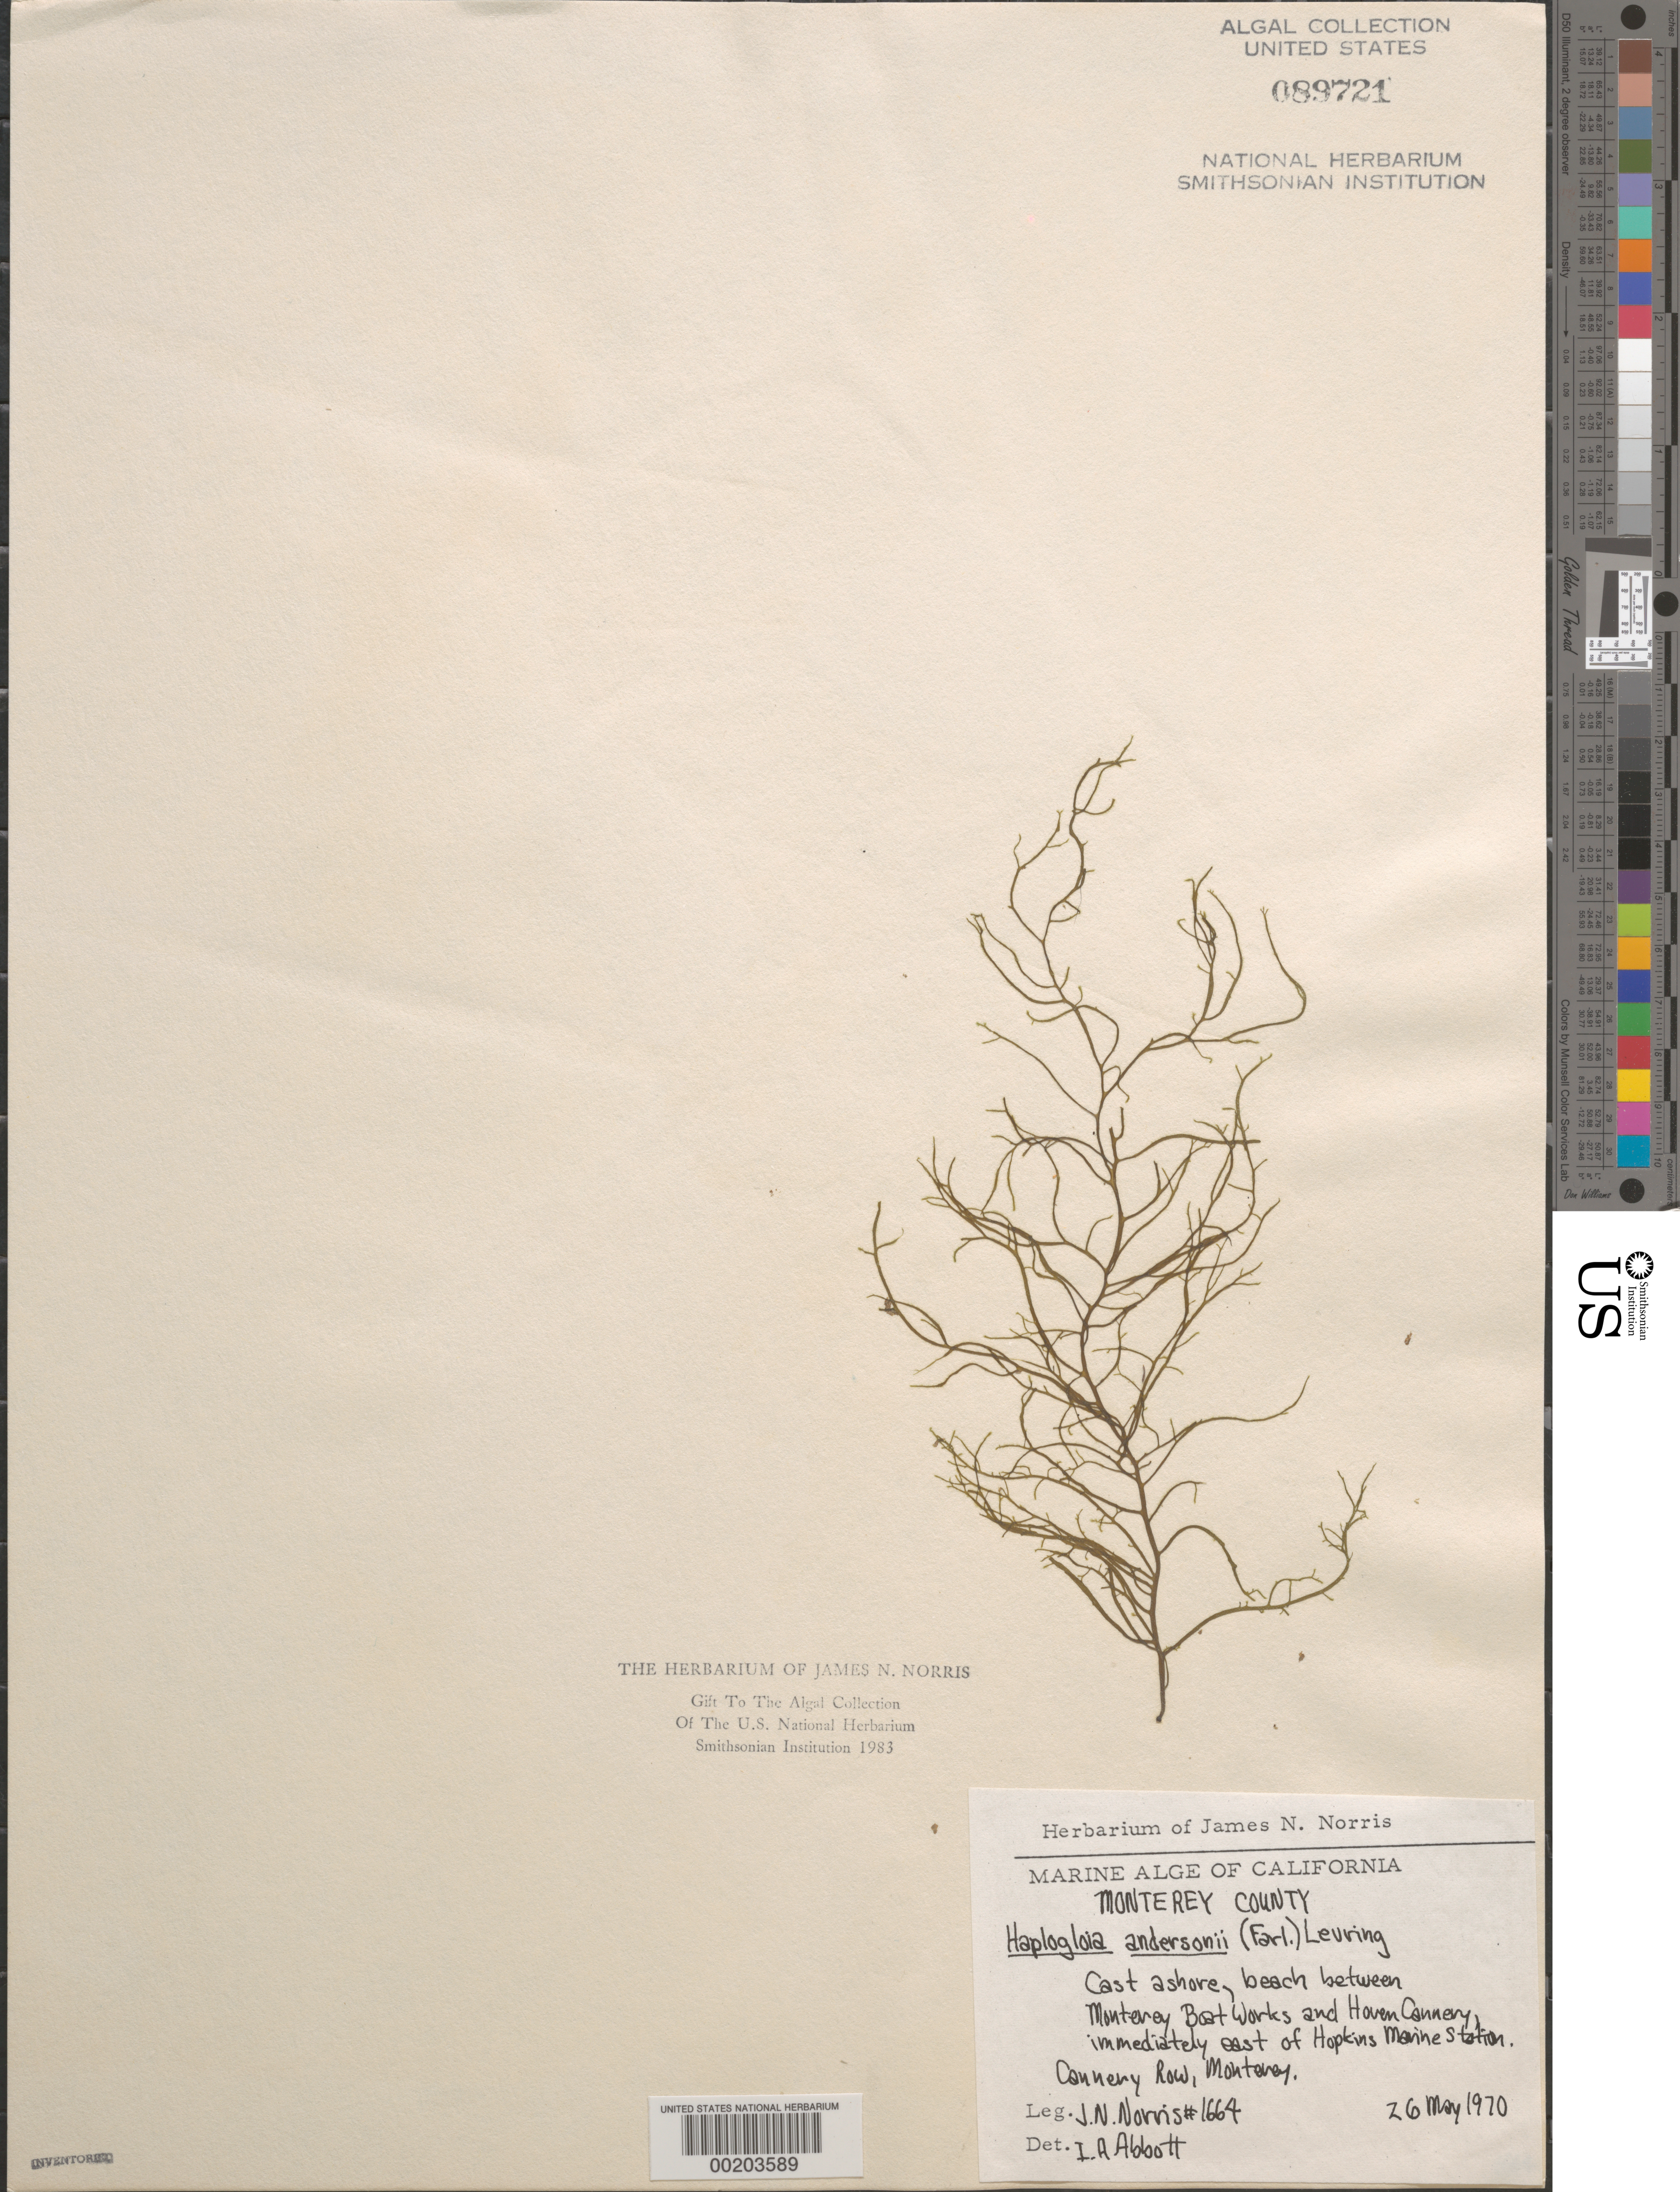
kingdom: Chromista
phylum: Ochrophyta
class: Phaeophyceae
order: Ectocarpales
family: Chordariaceae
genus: Haplogloia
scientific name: Haplogloia andersonii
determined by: Abbott, Isabella A.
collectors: J. N. Norris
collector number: JN-1664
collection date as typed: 26 May 1970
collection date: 1970-05-26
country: United States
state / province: California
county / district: Monterey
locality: Cannery Row, Monterey, Monterey Boat Works and Hovden Cannery, just east of Hopkins Marine Station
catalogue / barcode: US 89721